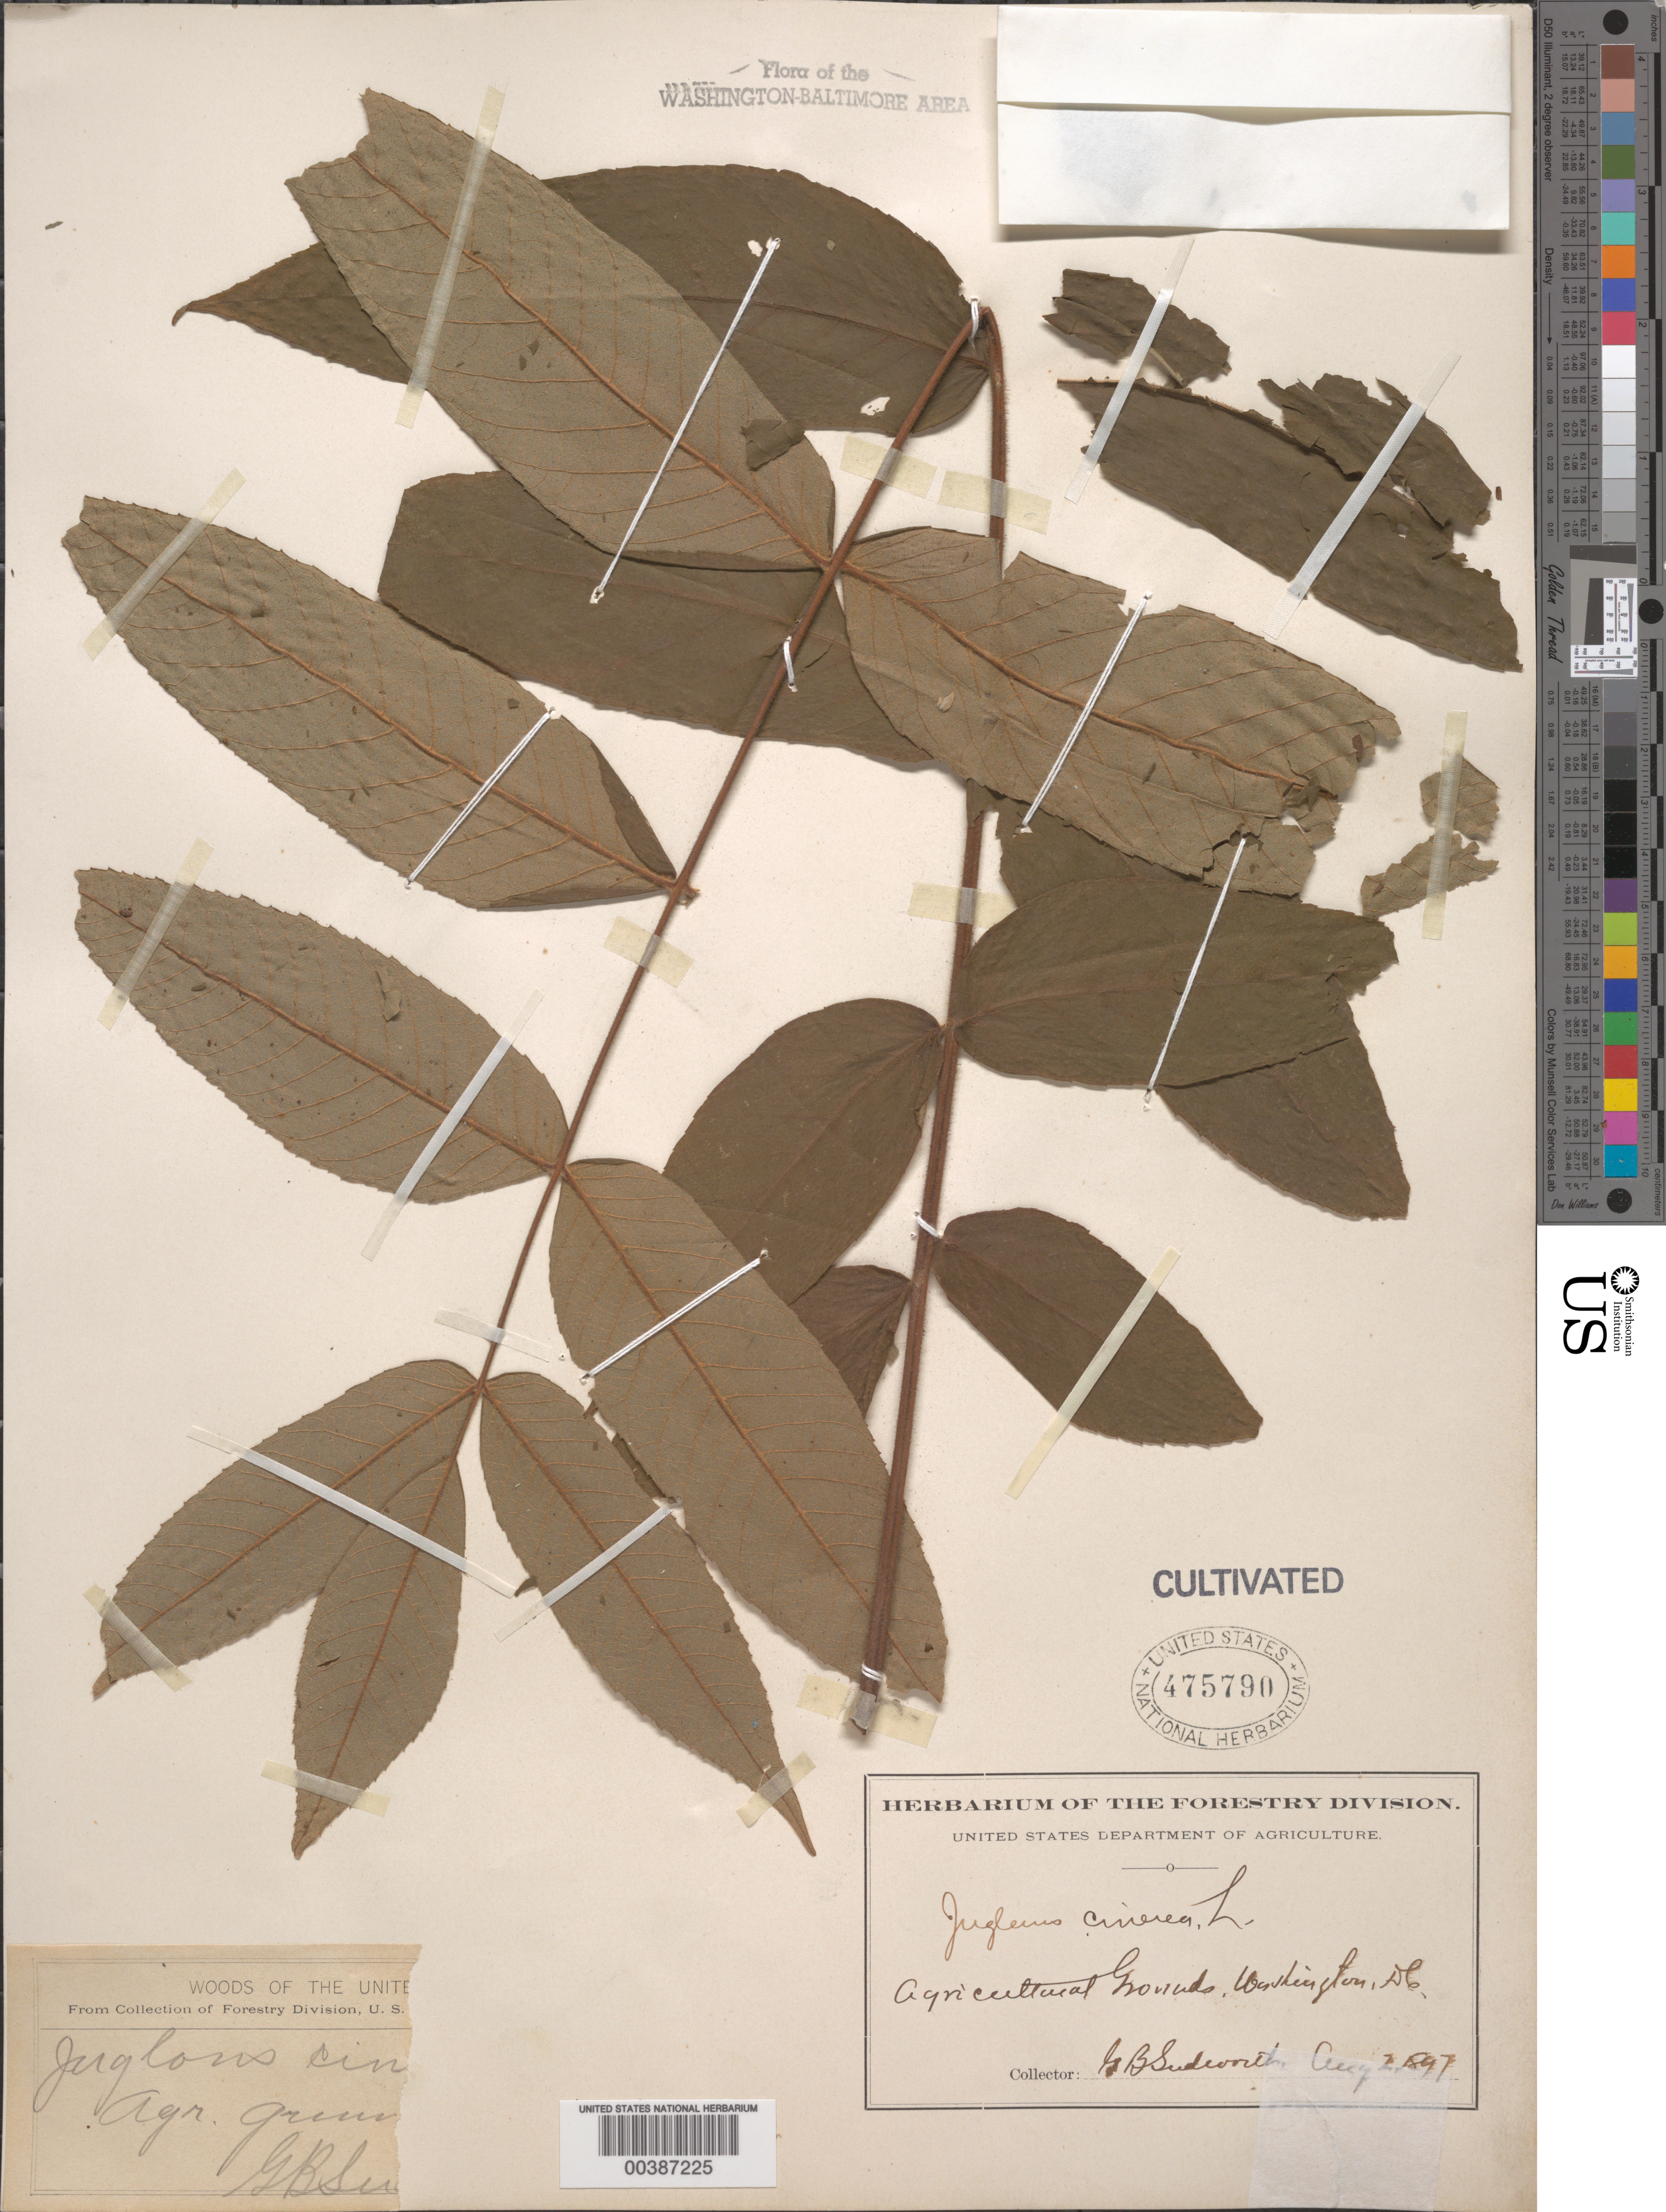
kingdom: Plantae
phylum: Tracheophyta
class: Magnoliopsida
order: Fagales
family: Juglandaceae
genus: Juglans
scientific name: Juglans cinerea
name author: L.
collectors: G. B. Sudworth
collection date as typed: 02 Aug 1897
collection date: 1897-08-02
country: United States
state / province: District of Columbia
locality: Agriculture grounds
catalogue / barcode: US 475790